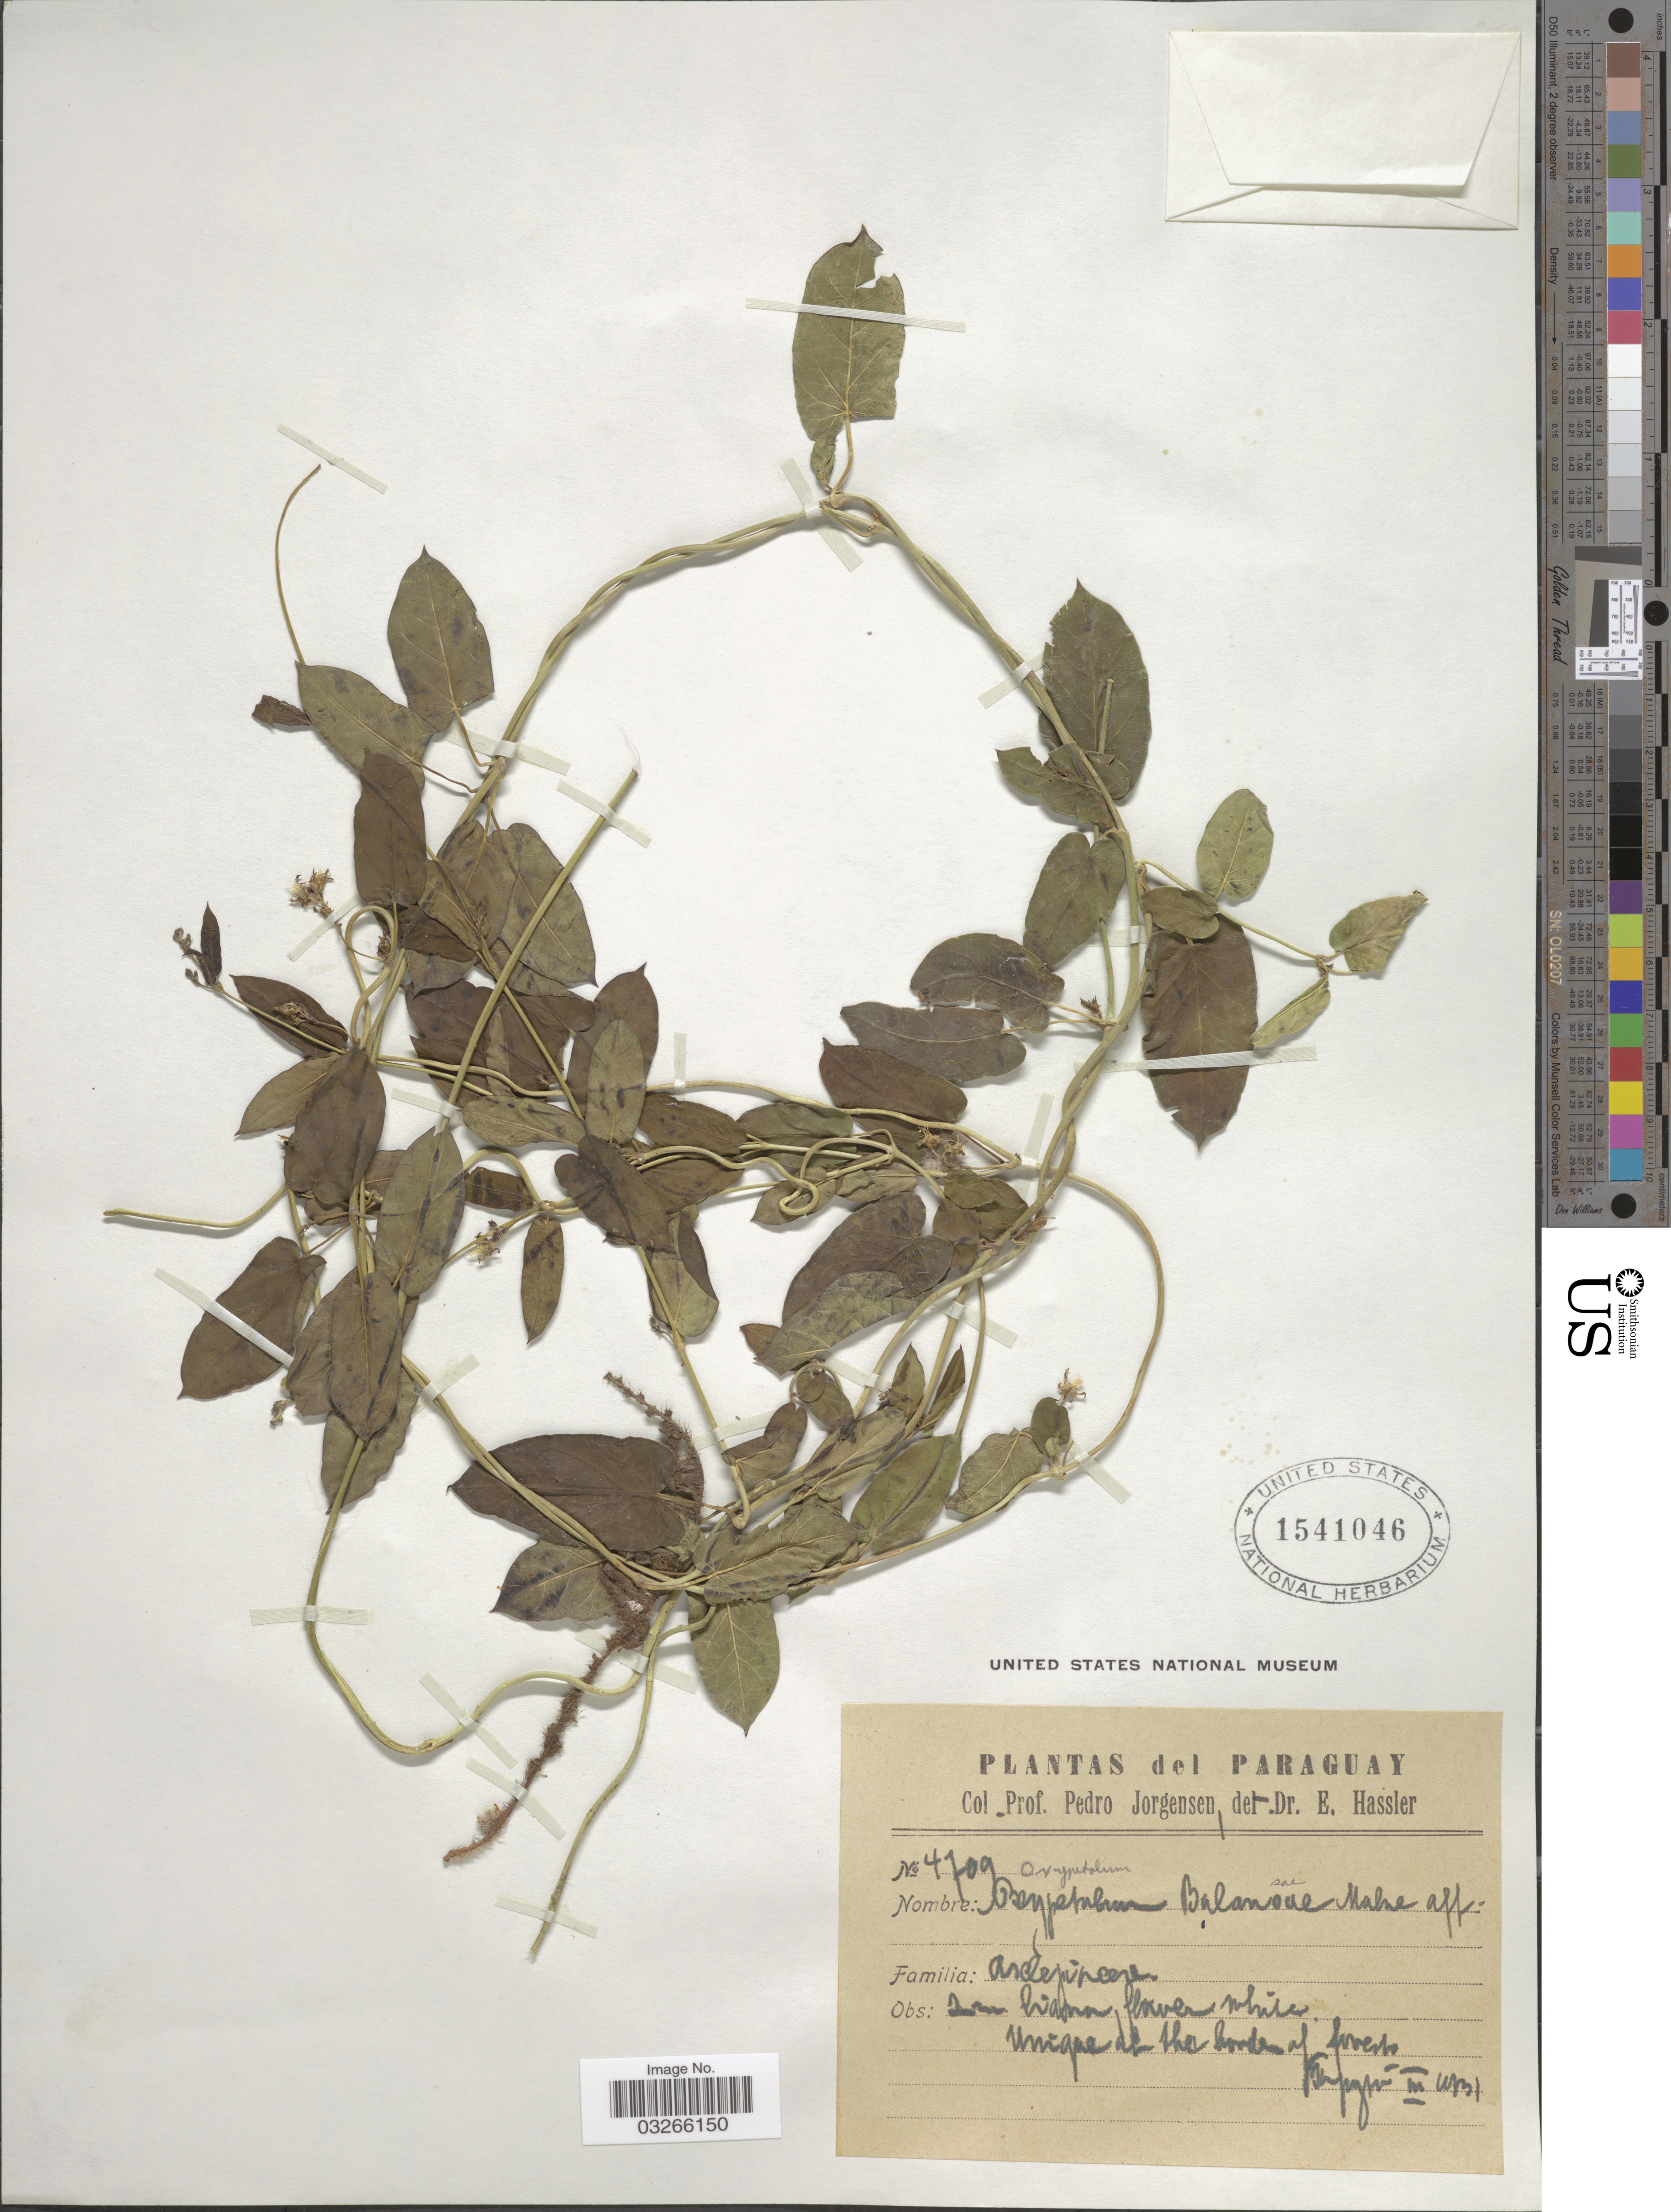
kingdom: Plantae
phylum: Tracheophyta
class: Magnoliopsida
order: Gentianales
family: Apocynaceae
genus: Oxypetalum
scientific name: Oxypetalum balansae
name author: Malme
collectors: P. Jörgensen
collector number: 4709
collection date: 1931-03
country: Paraguay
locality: Tapytá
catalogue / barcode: US 1541046